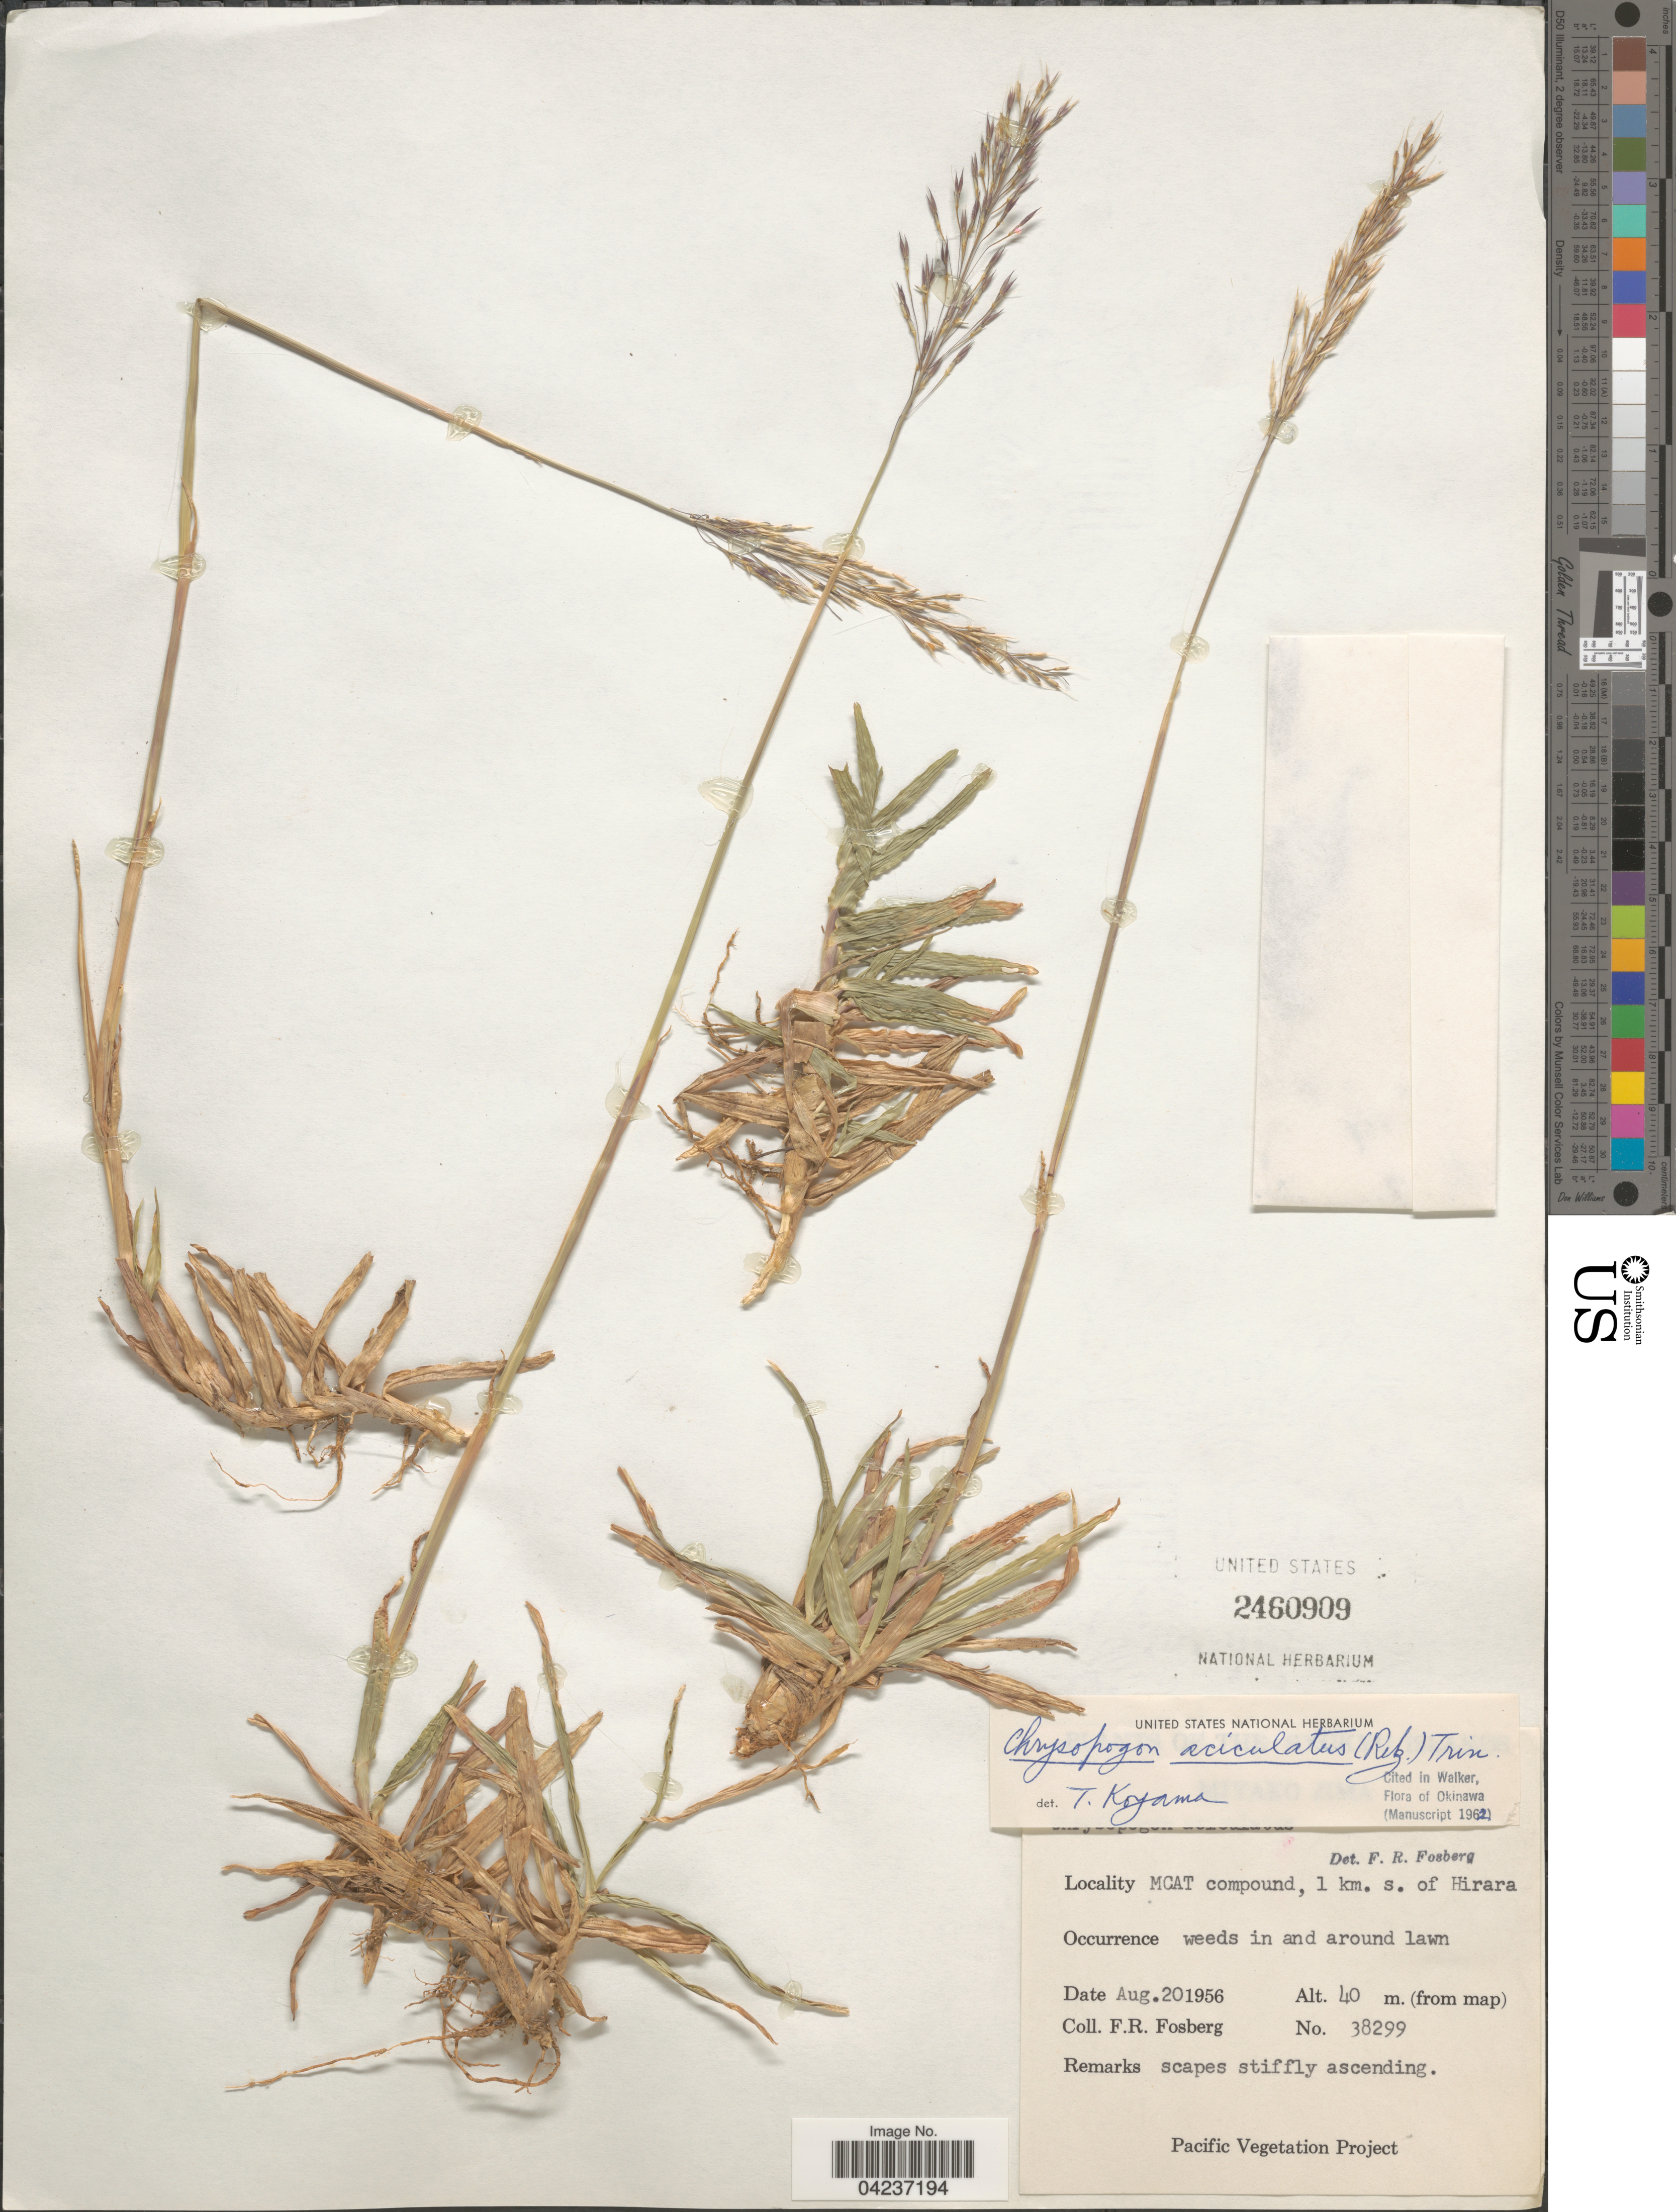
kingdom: Plantae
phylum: Tracheophyta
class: Liliopsida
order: Poales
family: Poaceae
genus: Chrysopogon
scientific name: Chrysopogon aciculatus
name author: (Retz.) Trin.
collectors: F. R. Fosberg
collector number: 38299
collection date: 1956-08-20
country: Japan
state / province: Okinawa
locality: Okinawa. MCAT compound, 1 km. s. of Hirara. Weeds in and around lawn.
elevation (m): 40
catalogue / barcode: US 2460909